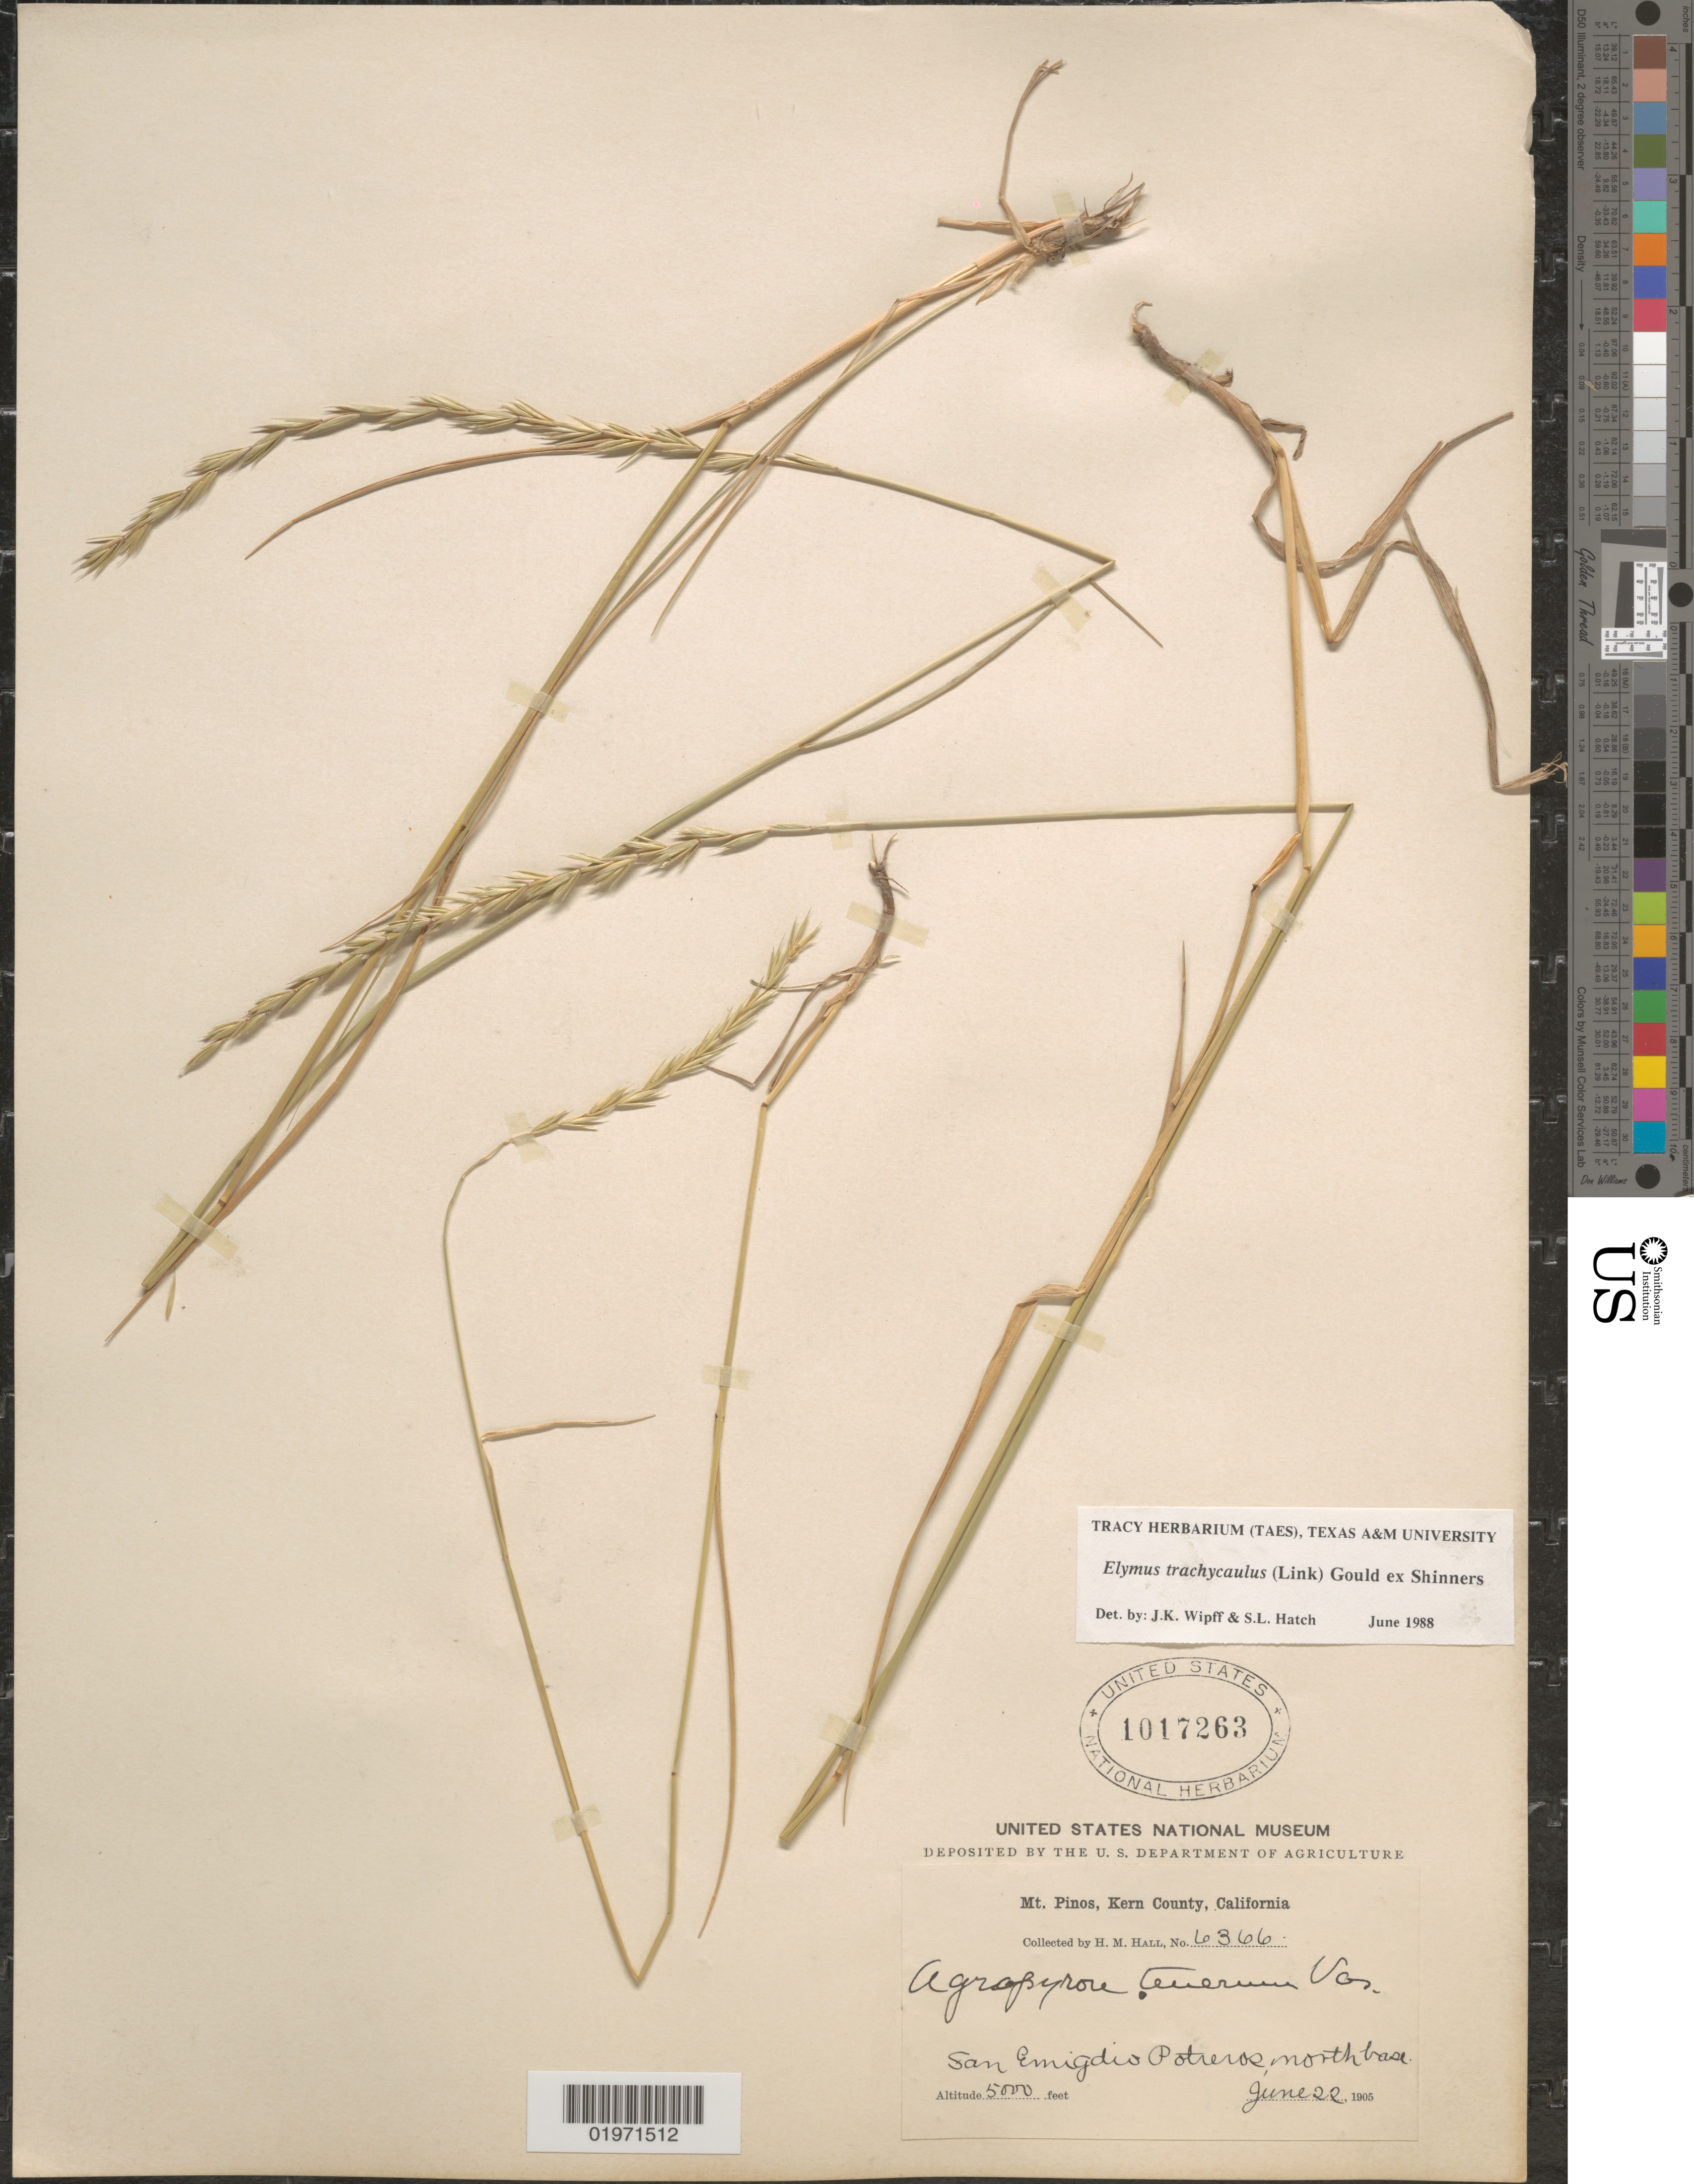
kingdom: Plantae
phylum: Tracheophyta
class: Liliopsida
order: Poales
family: Poaceae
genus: Elymus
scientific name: Elymus trachycaulus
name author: (Link) Gould ex Shinners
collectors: H. M. Hall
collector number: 6366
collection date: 1905-06-22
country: United States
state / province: California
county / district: Kern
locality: Mt. Pinos, Kern County. San Emigdio Potreros, north base.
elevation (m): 1524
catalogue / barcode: US 1017263